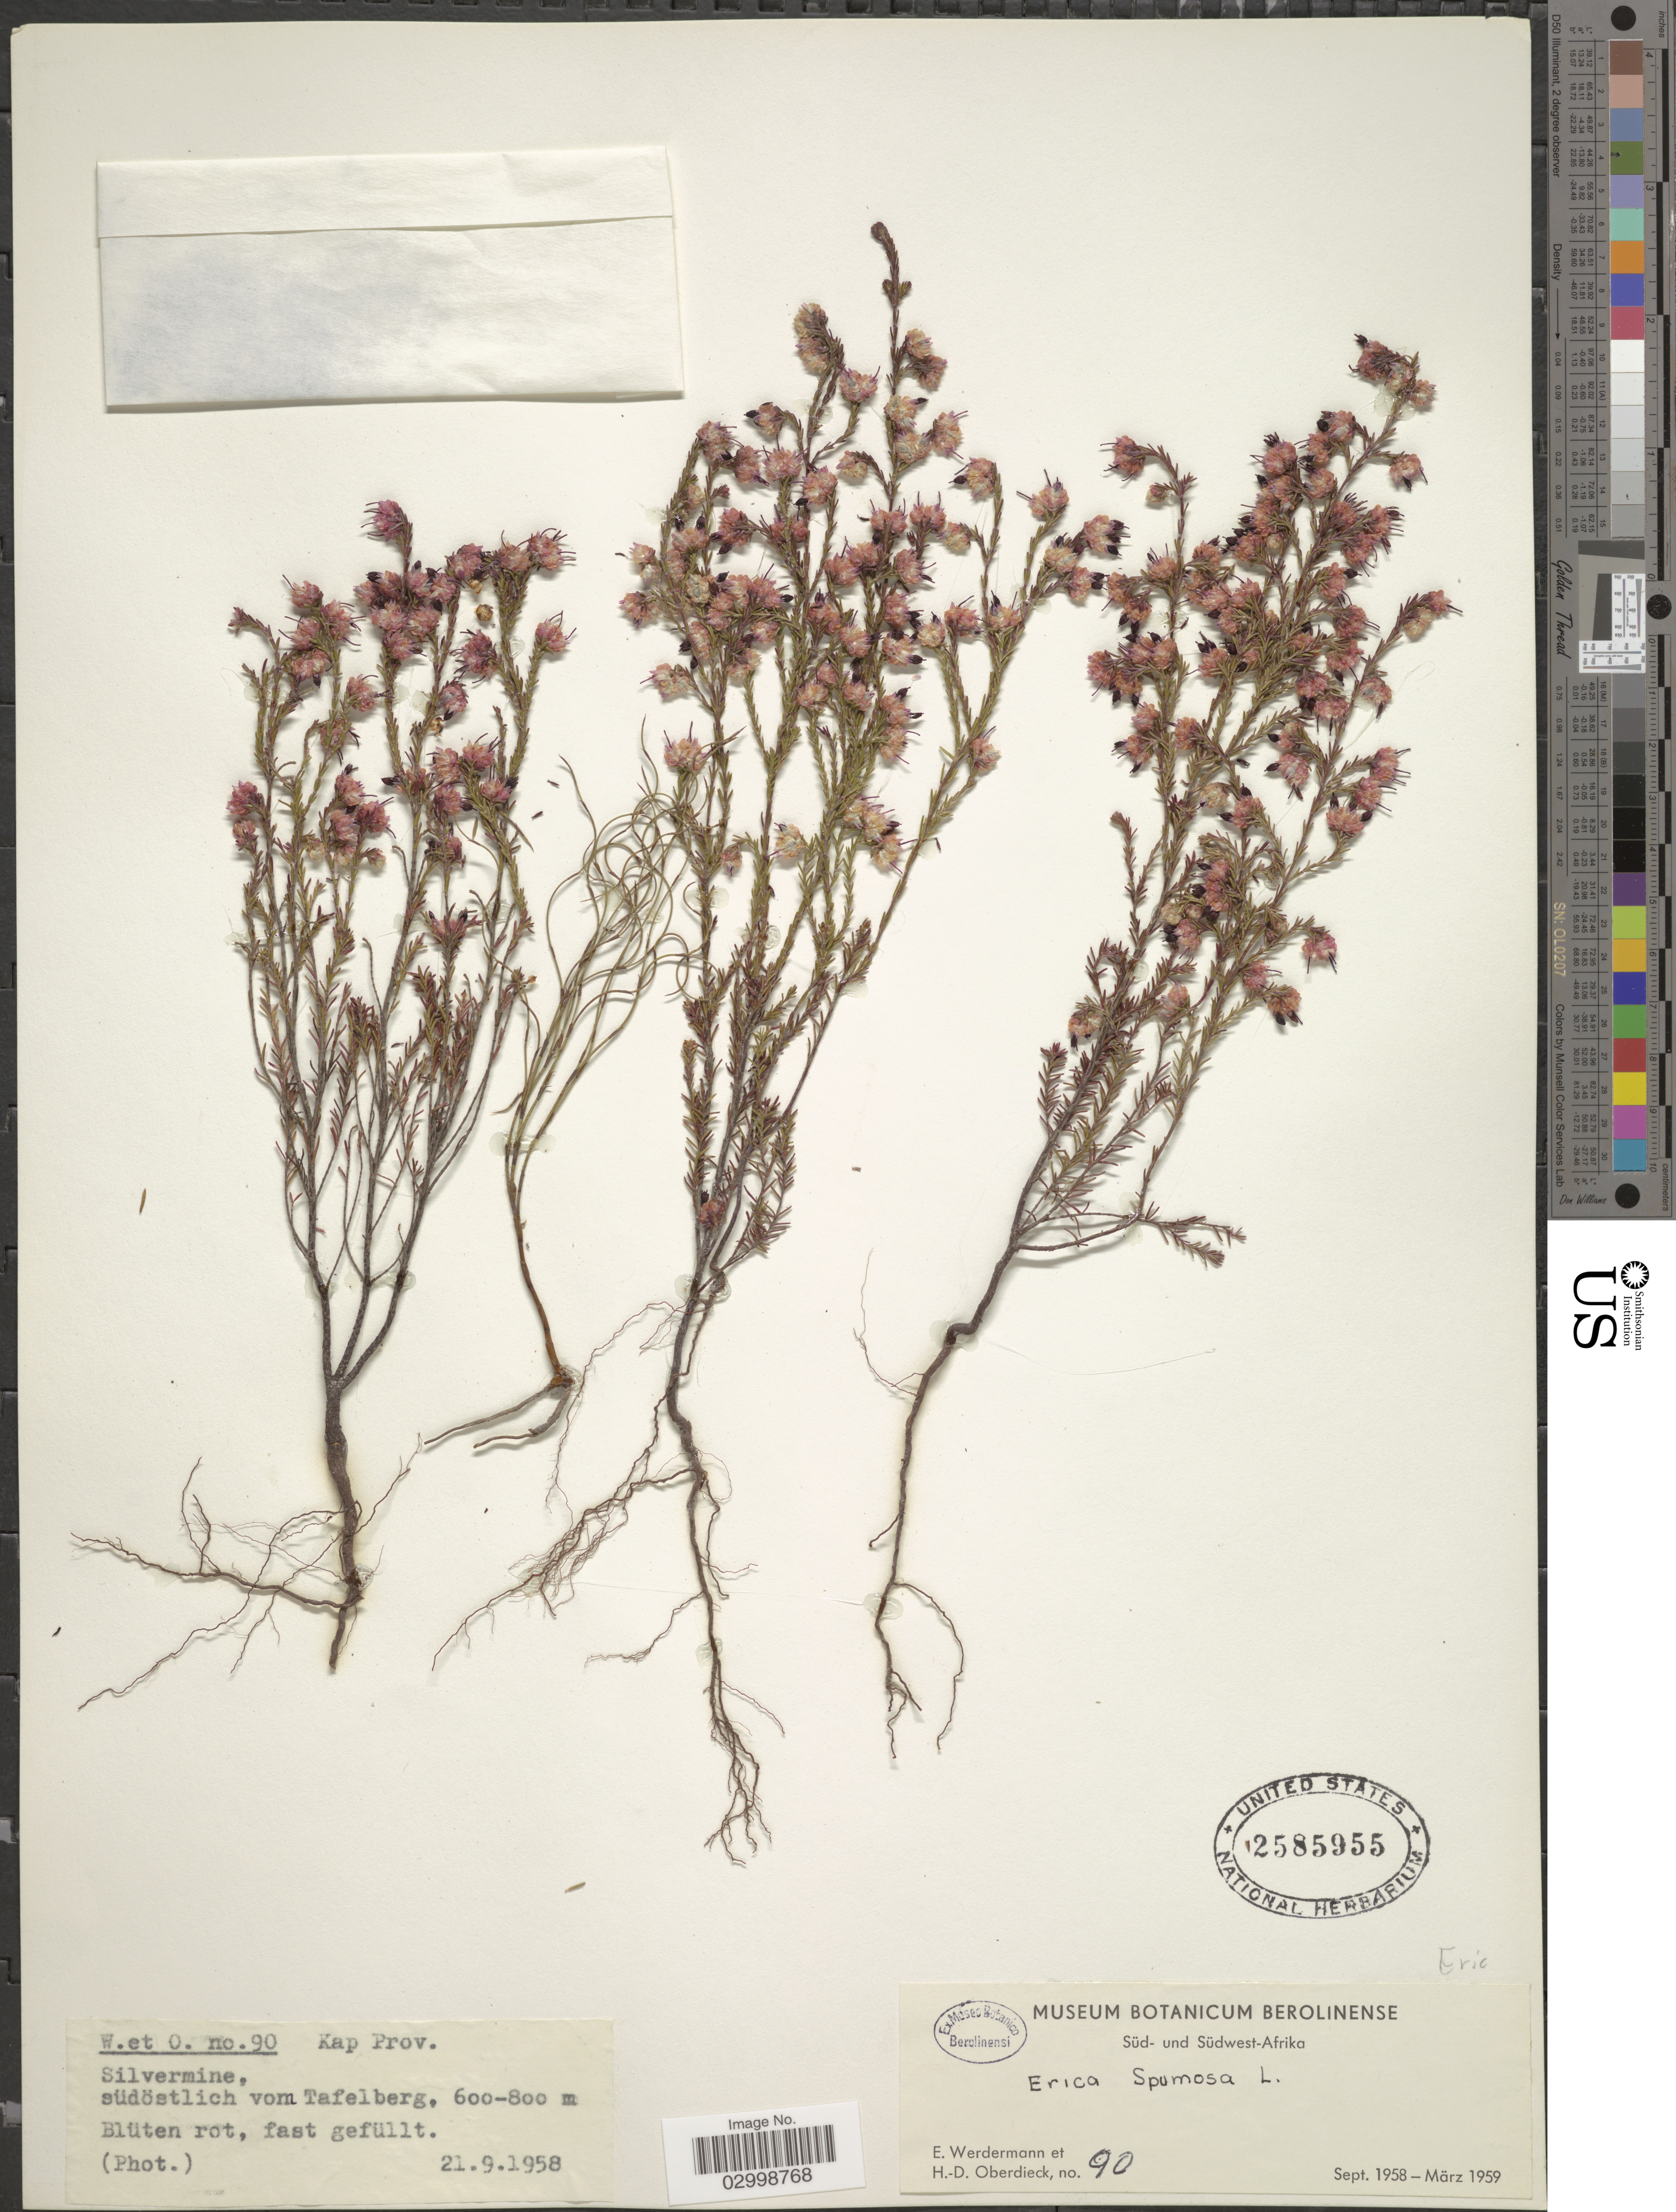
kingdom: Plantae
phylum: Tracheophyta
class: Magnoliopsida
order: Ericales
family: Ericaceae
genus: Erica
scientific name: Erica spumosa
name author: L.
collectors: E. Werdermann & H. Oberdieck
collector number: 90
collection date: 1958-09-21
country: South Africa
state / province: Western Cape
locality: Kap Prov. Silvermine, südöstlich vom Tafelberg.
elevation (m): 600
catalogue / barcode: US 2585955